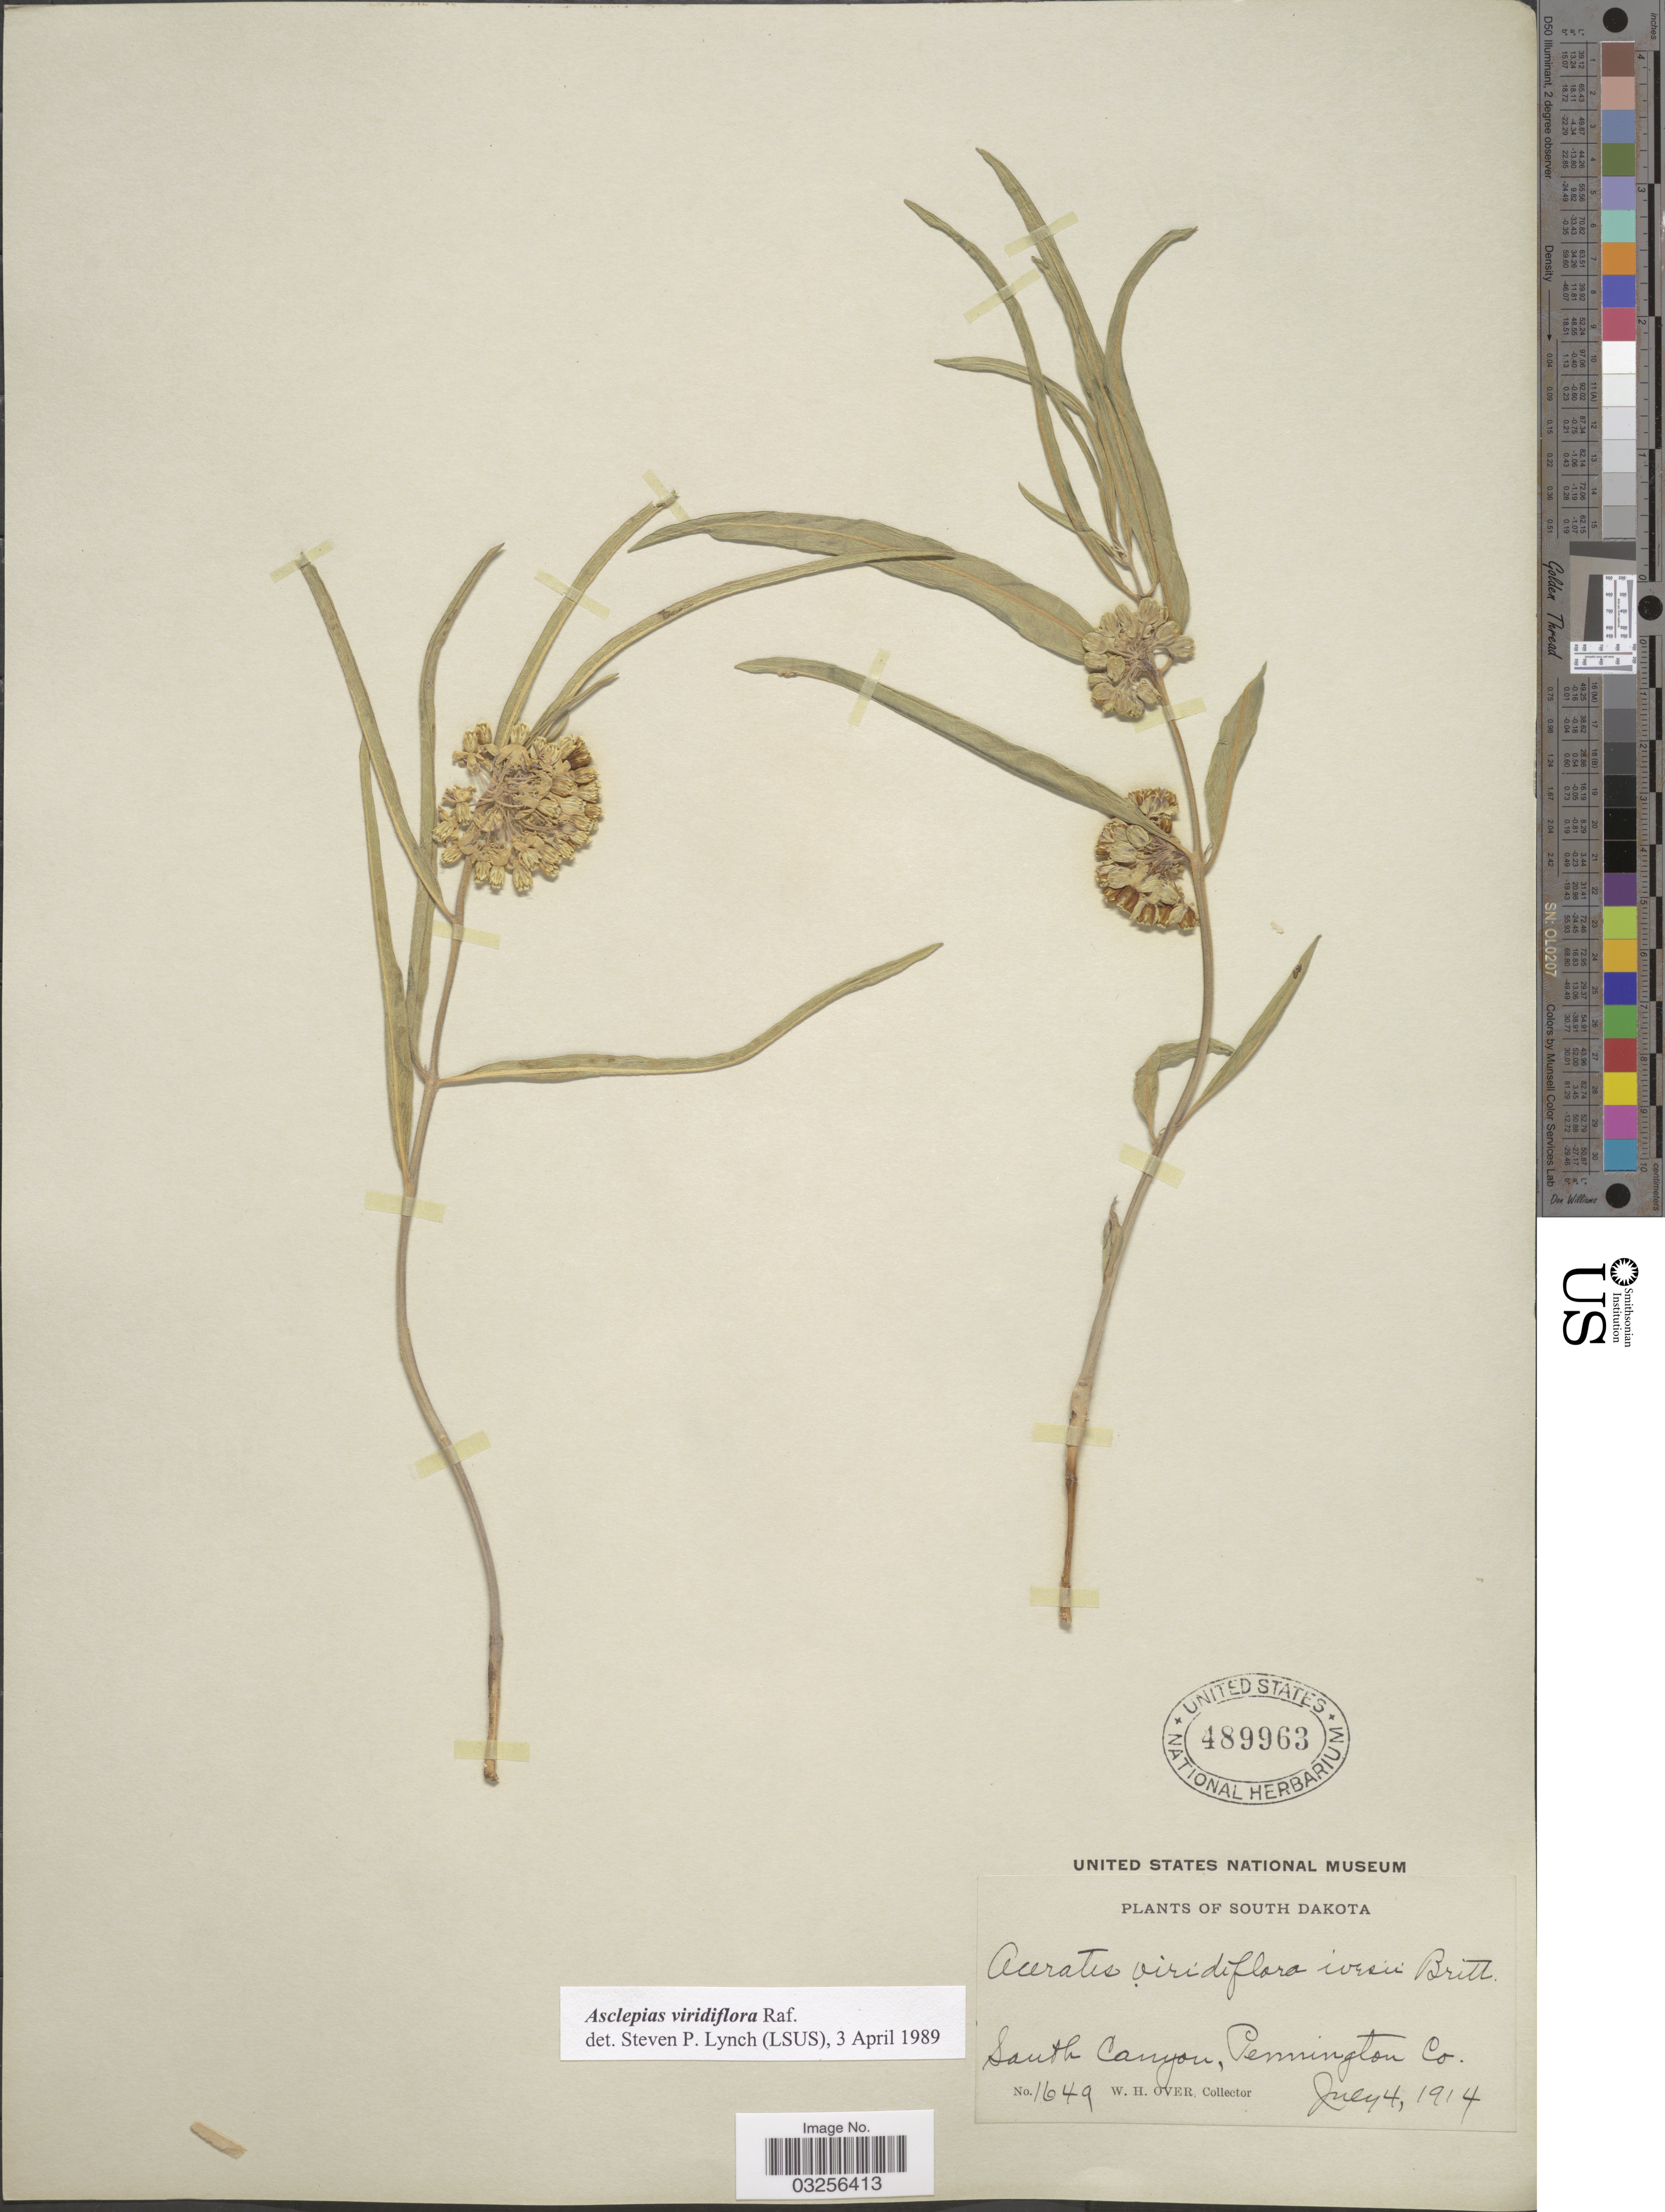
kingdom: Plantae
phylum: Tracheophyta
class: Magnoliopsida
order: Gentianales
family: Apocynaceae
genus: Asclepias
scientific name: Asclepias viridiflora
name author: Raf.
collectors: W. Over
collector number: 1649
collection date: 1914-07-04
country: United States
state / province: South Dakota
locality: South Canyon, Pennington Co.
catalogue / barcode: US 489963